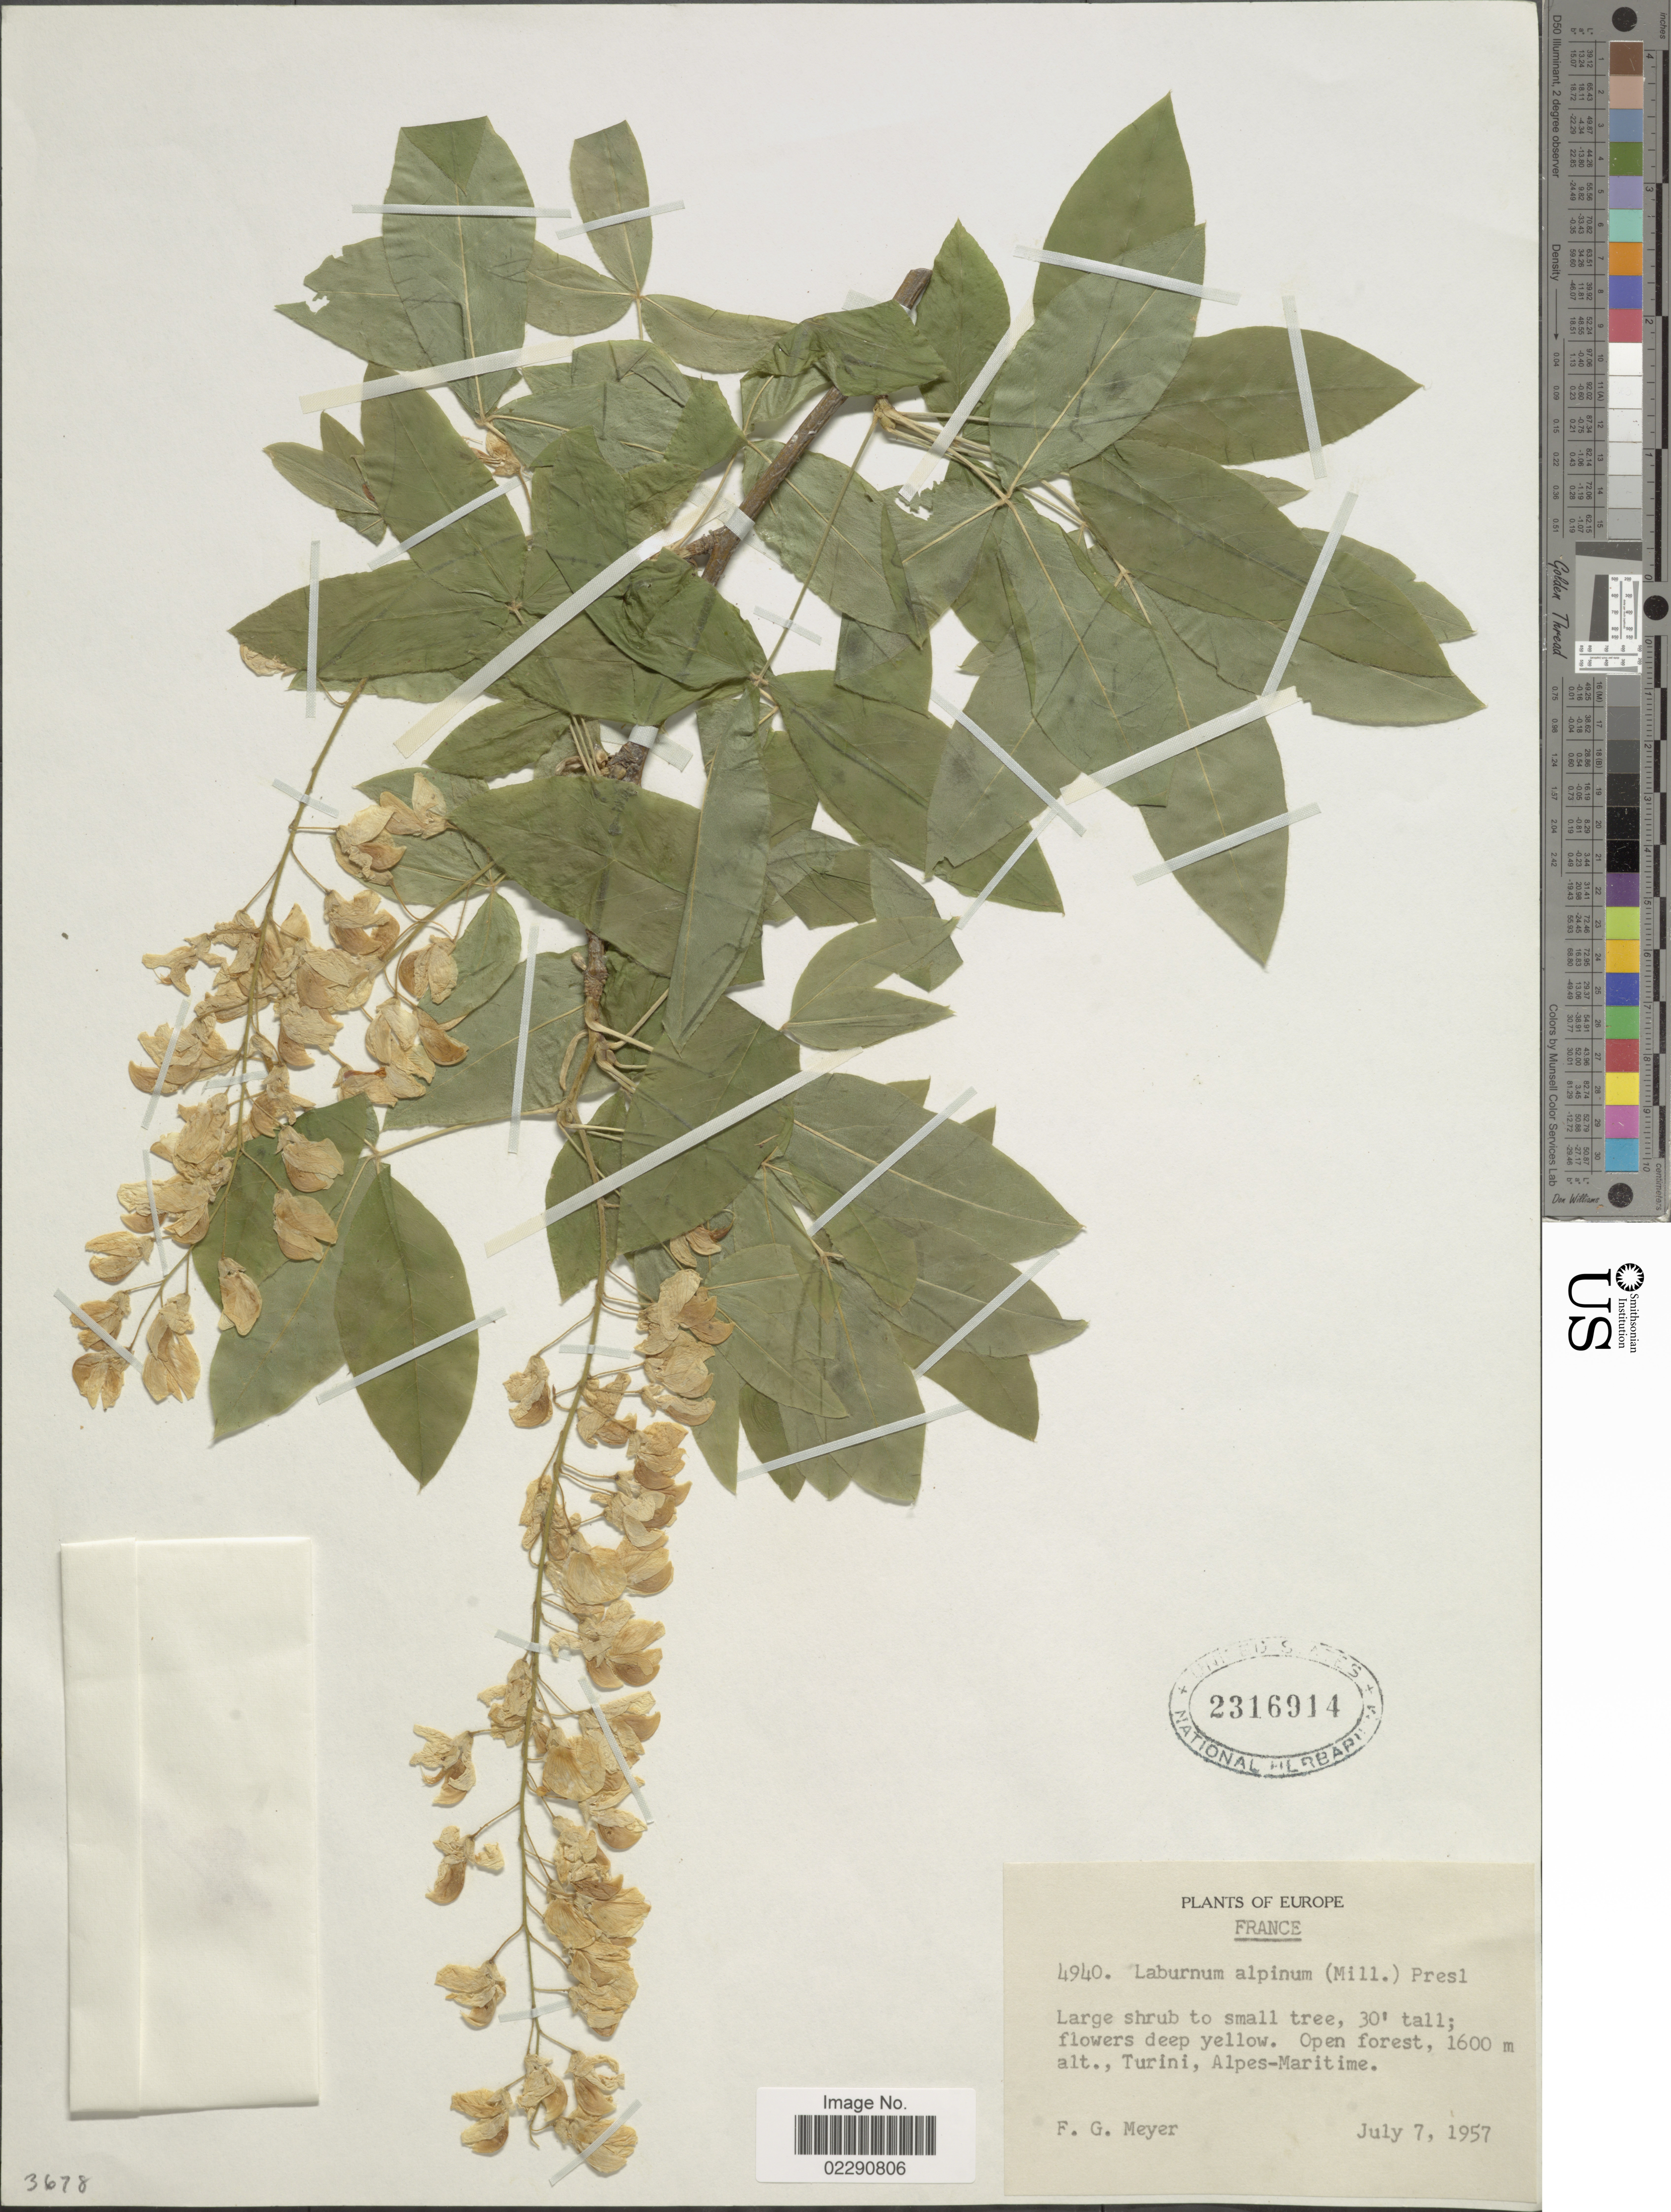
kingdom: Plantae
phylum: Tracheophyta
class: Magnoliopsida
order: Fabales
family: Fabaceae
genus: Laburnum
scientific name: Laburnum alpinum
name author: (Mill.) Bercht. & J. Presl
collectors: F. G. Meyer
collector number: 4940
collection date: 1957-07-07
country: France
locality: Turini, Alpes-Maritime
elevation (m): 1600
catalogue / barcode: US 2316914